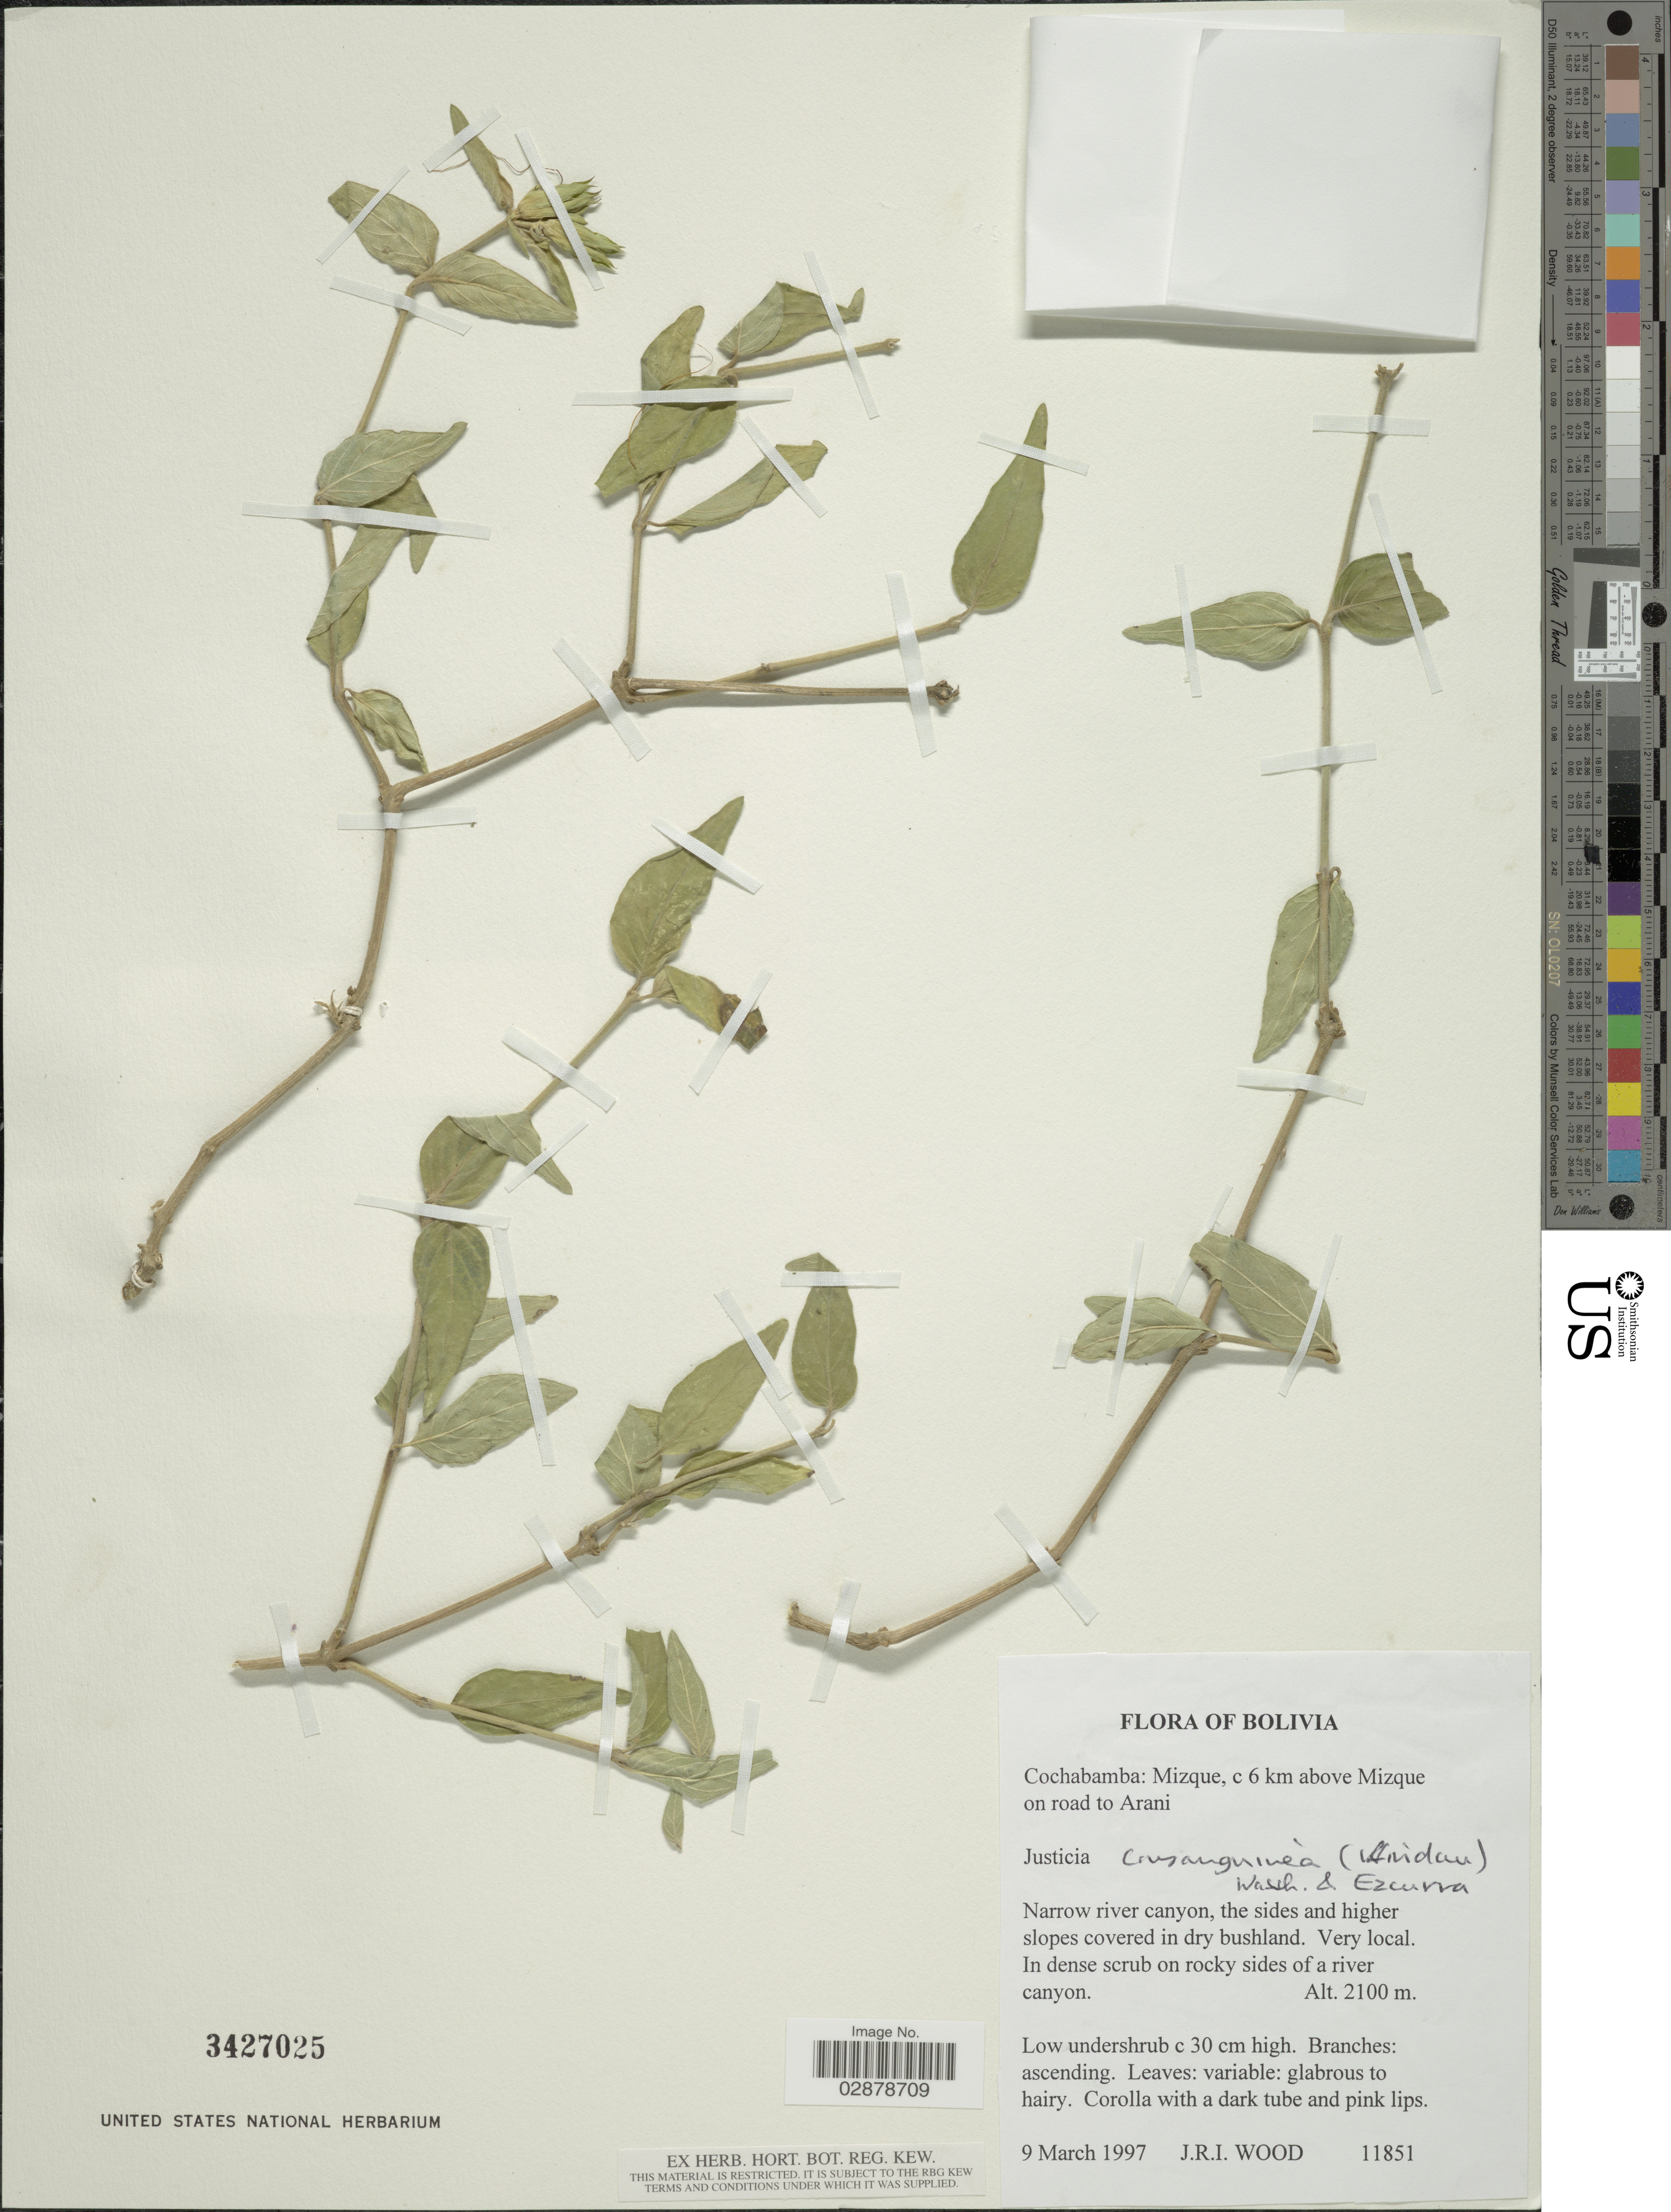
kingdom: Plantae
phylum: Tracheophyta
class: Magnoliopsida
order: Lamiales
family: Acanthaceae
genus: Justicia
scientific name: Justicia consanguinea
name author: (Lindau) Wassh. & C. Ezcurra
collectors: J. R. I. Wood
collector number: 11851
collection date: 1997-03-09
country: Bolivia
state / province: Cochabamba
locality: Mizque, c 6 km above Mizque on road to Arani, Narrow river canyon, the sides and higher slopes covered in dry bushland.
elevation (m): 2100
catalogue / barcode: US 3427025